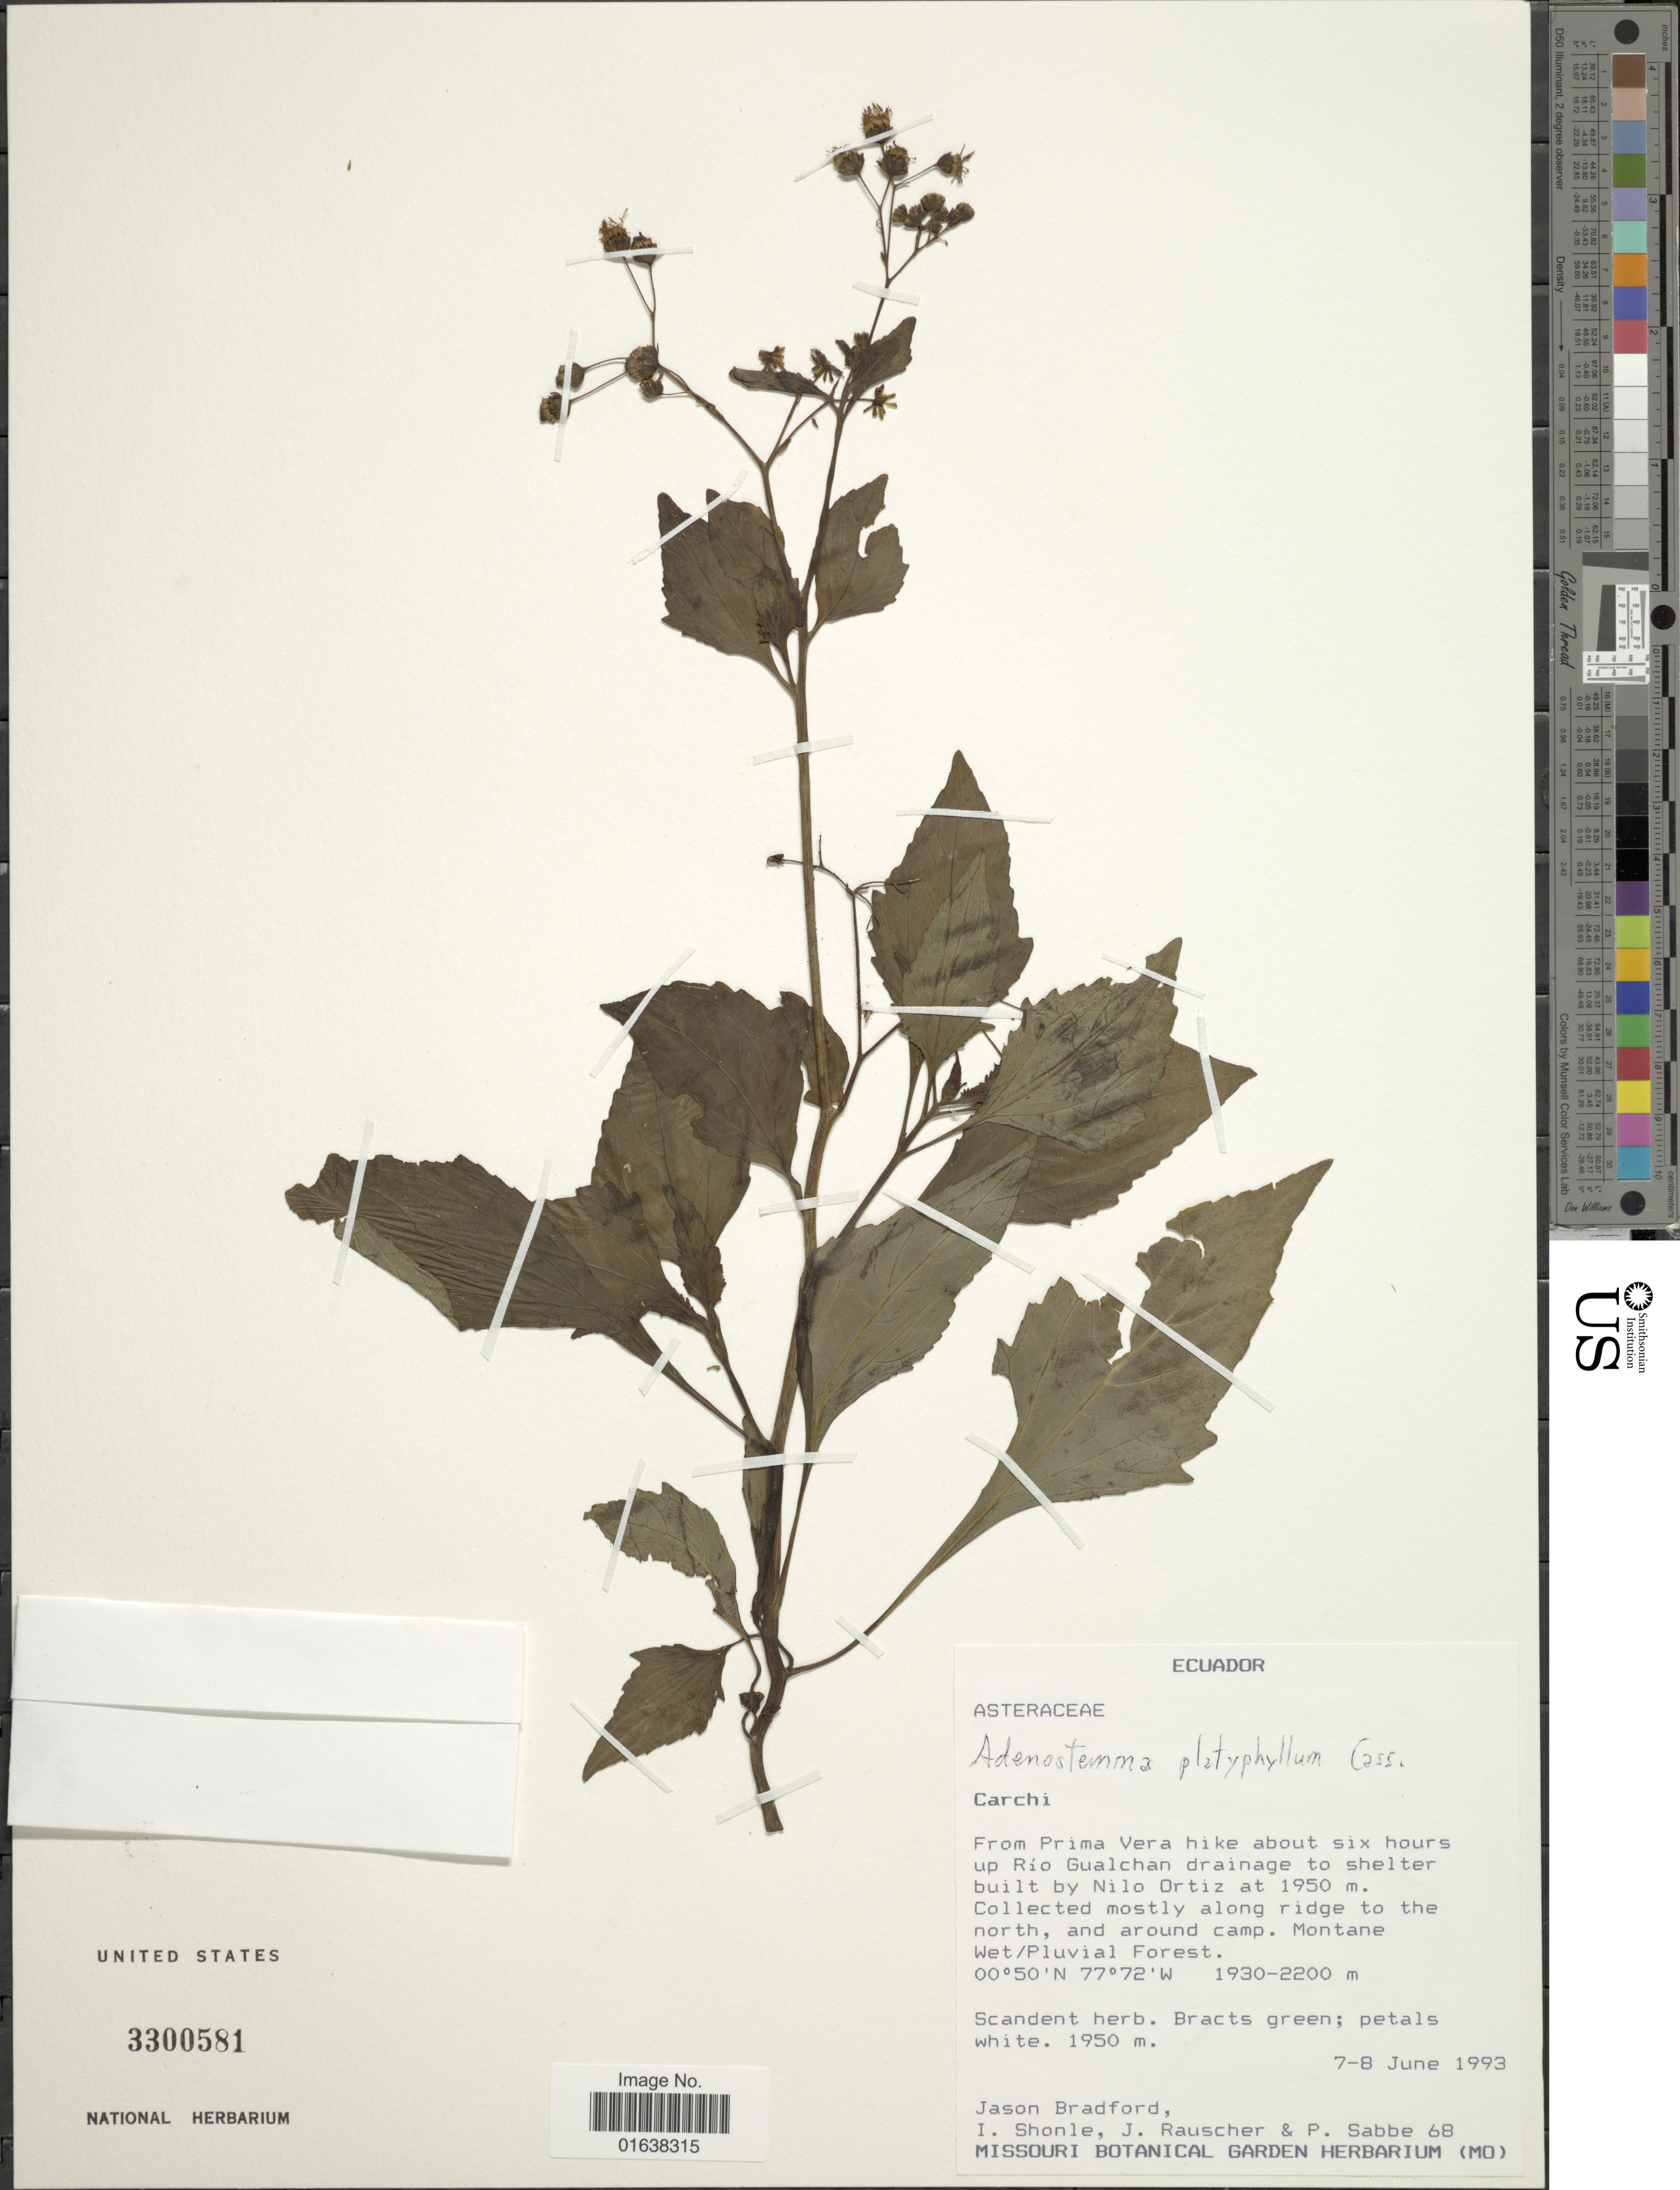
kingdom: Plantae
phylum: Tracheophyta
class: Magnoliopsida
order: Asterales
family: Asteraceae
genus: Adenostemma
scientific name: Adenostemma platyphyllum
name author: Cass.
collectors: J. C. Bradford, I. Shonle, J. Rauscher & P. Sabbe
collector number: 68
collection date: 1993-06-07/1993-06-08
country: Ecuador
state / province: Carchi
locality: From Prima Vera hike about six hours up Rio Gualchan drainage to shelter built by Nilo Oritz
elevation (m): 1930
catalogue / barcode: US 3300581